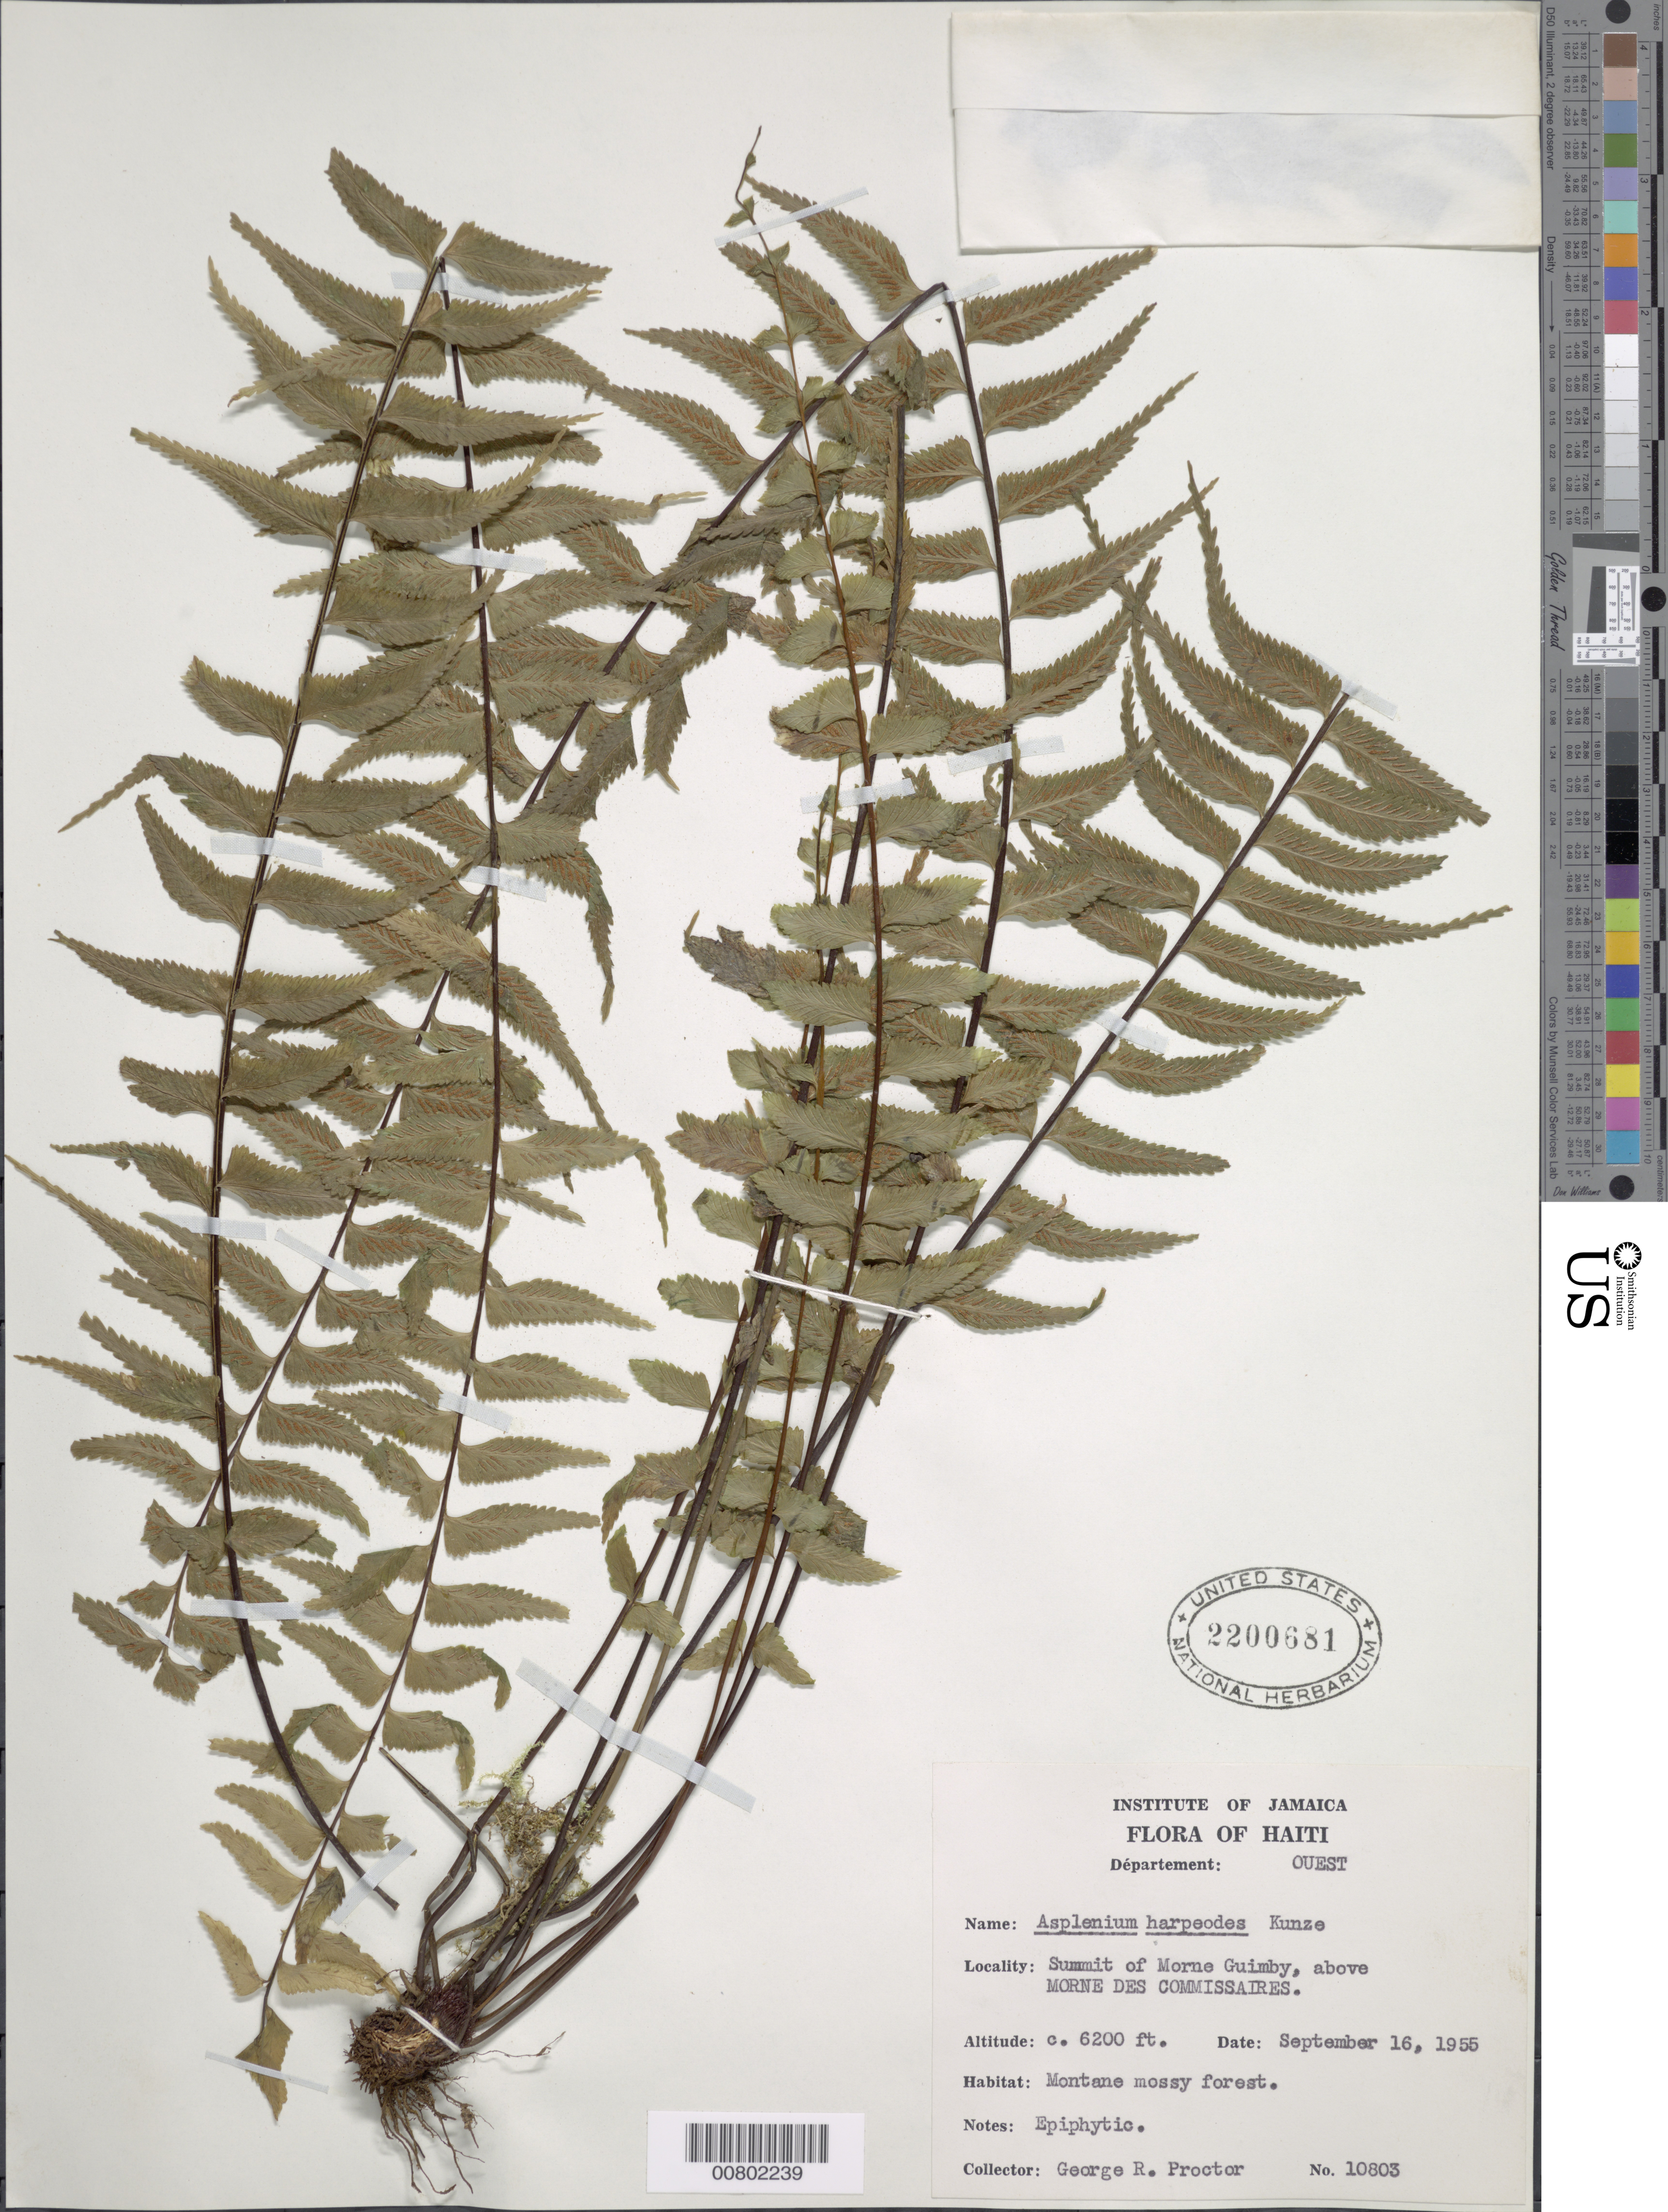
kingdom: Plantae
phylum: Tracheophyta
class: Polypodiopsida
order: Polypodiales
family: Aspleniaceae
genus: Asplenium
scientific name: Asplenium harpeodes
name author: Kunze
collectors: G. R. Proctor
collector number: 10803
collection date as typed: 16 Sep 1955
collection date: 1955-09-16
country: Haiti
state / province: Ouest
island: Hispaniola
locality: Morne Guimby summit, above Morne des Commissaires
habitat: Montane mossy forest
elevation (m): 1890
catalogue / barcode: US 2200681